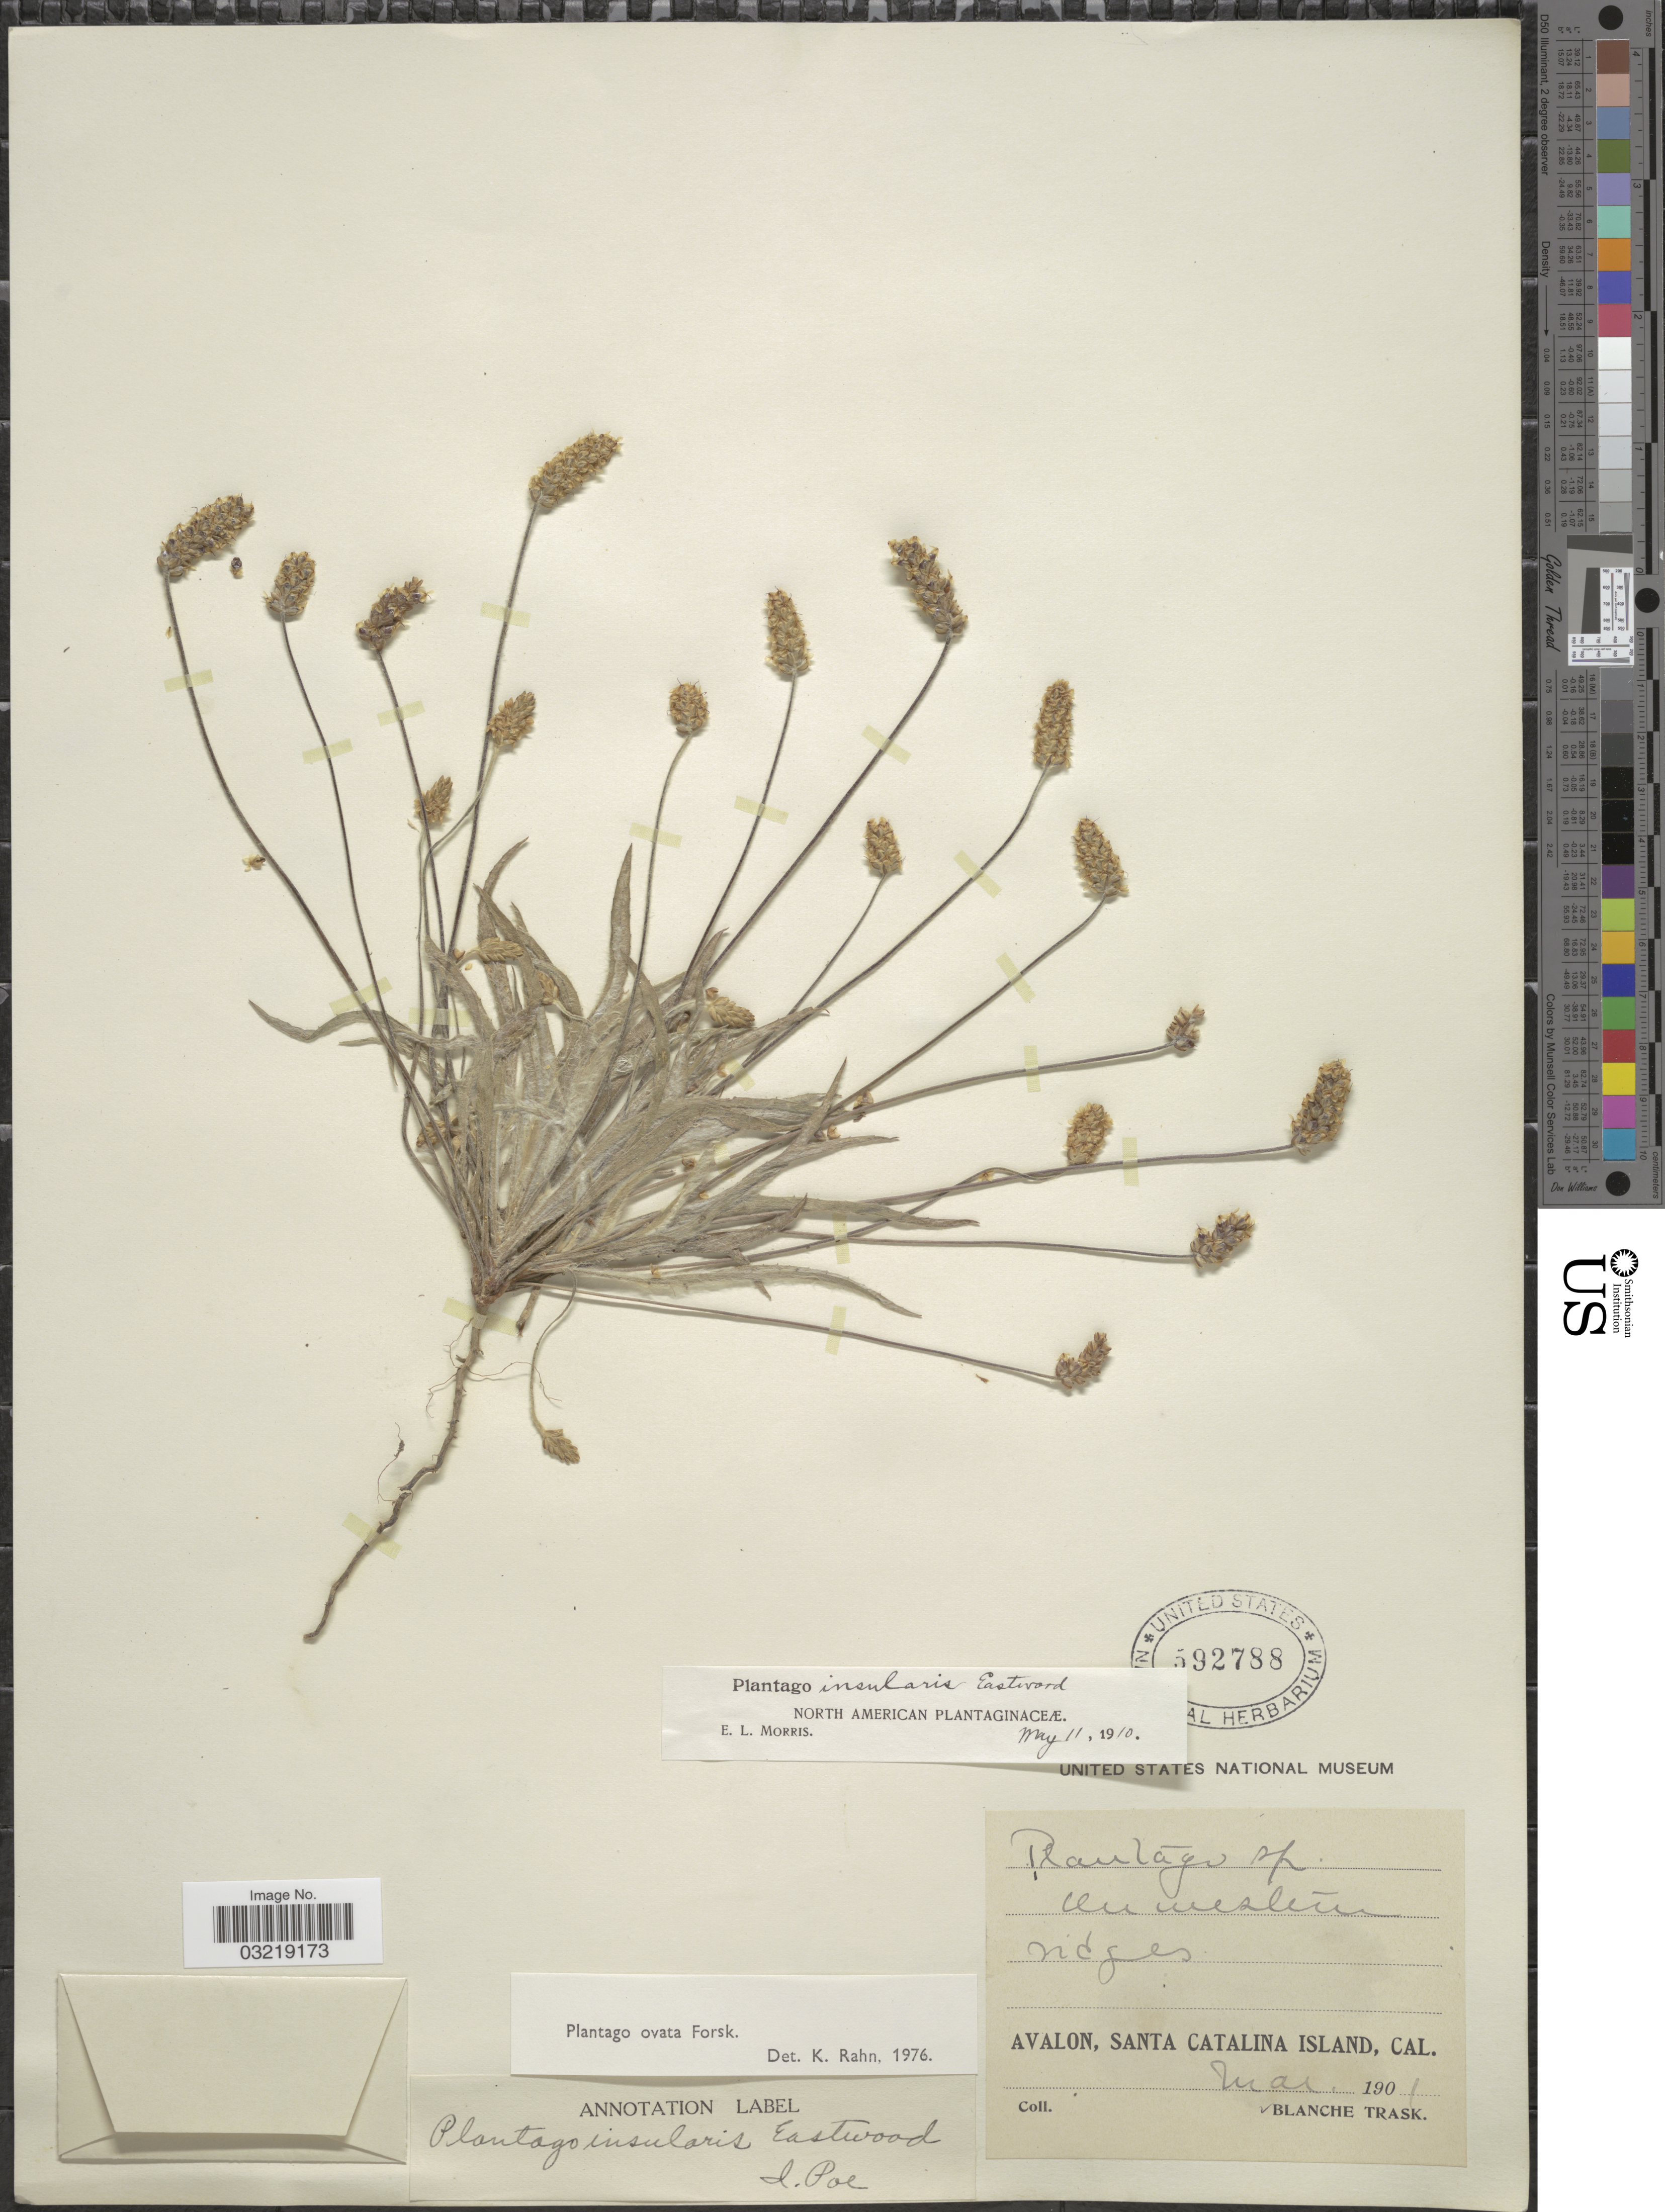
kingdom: Plantae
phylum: Tracheophyta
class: Magnoliopsida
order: Lamiales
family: Plantaginaceae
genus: Plantago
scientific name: Plantago ovata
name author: Forssk.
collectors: B. Trask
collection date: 1901-03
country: United States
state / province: California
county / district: Los Angeles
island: Santa Catalina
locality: Avalon, Santa Catalina Island.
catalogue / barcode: US 592788